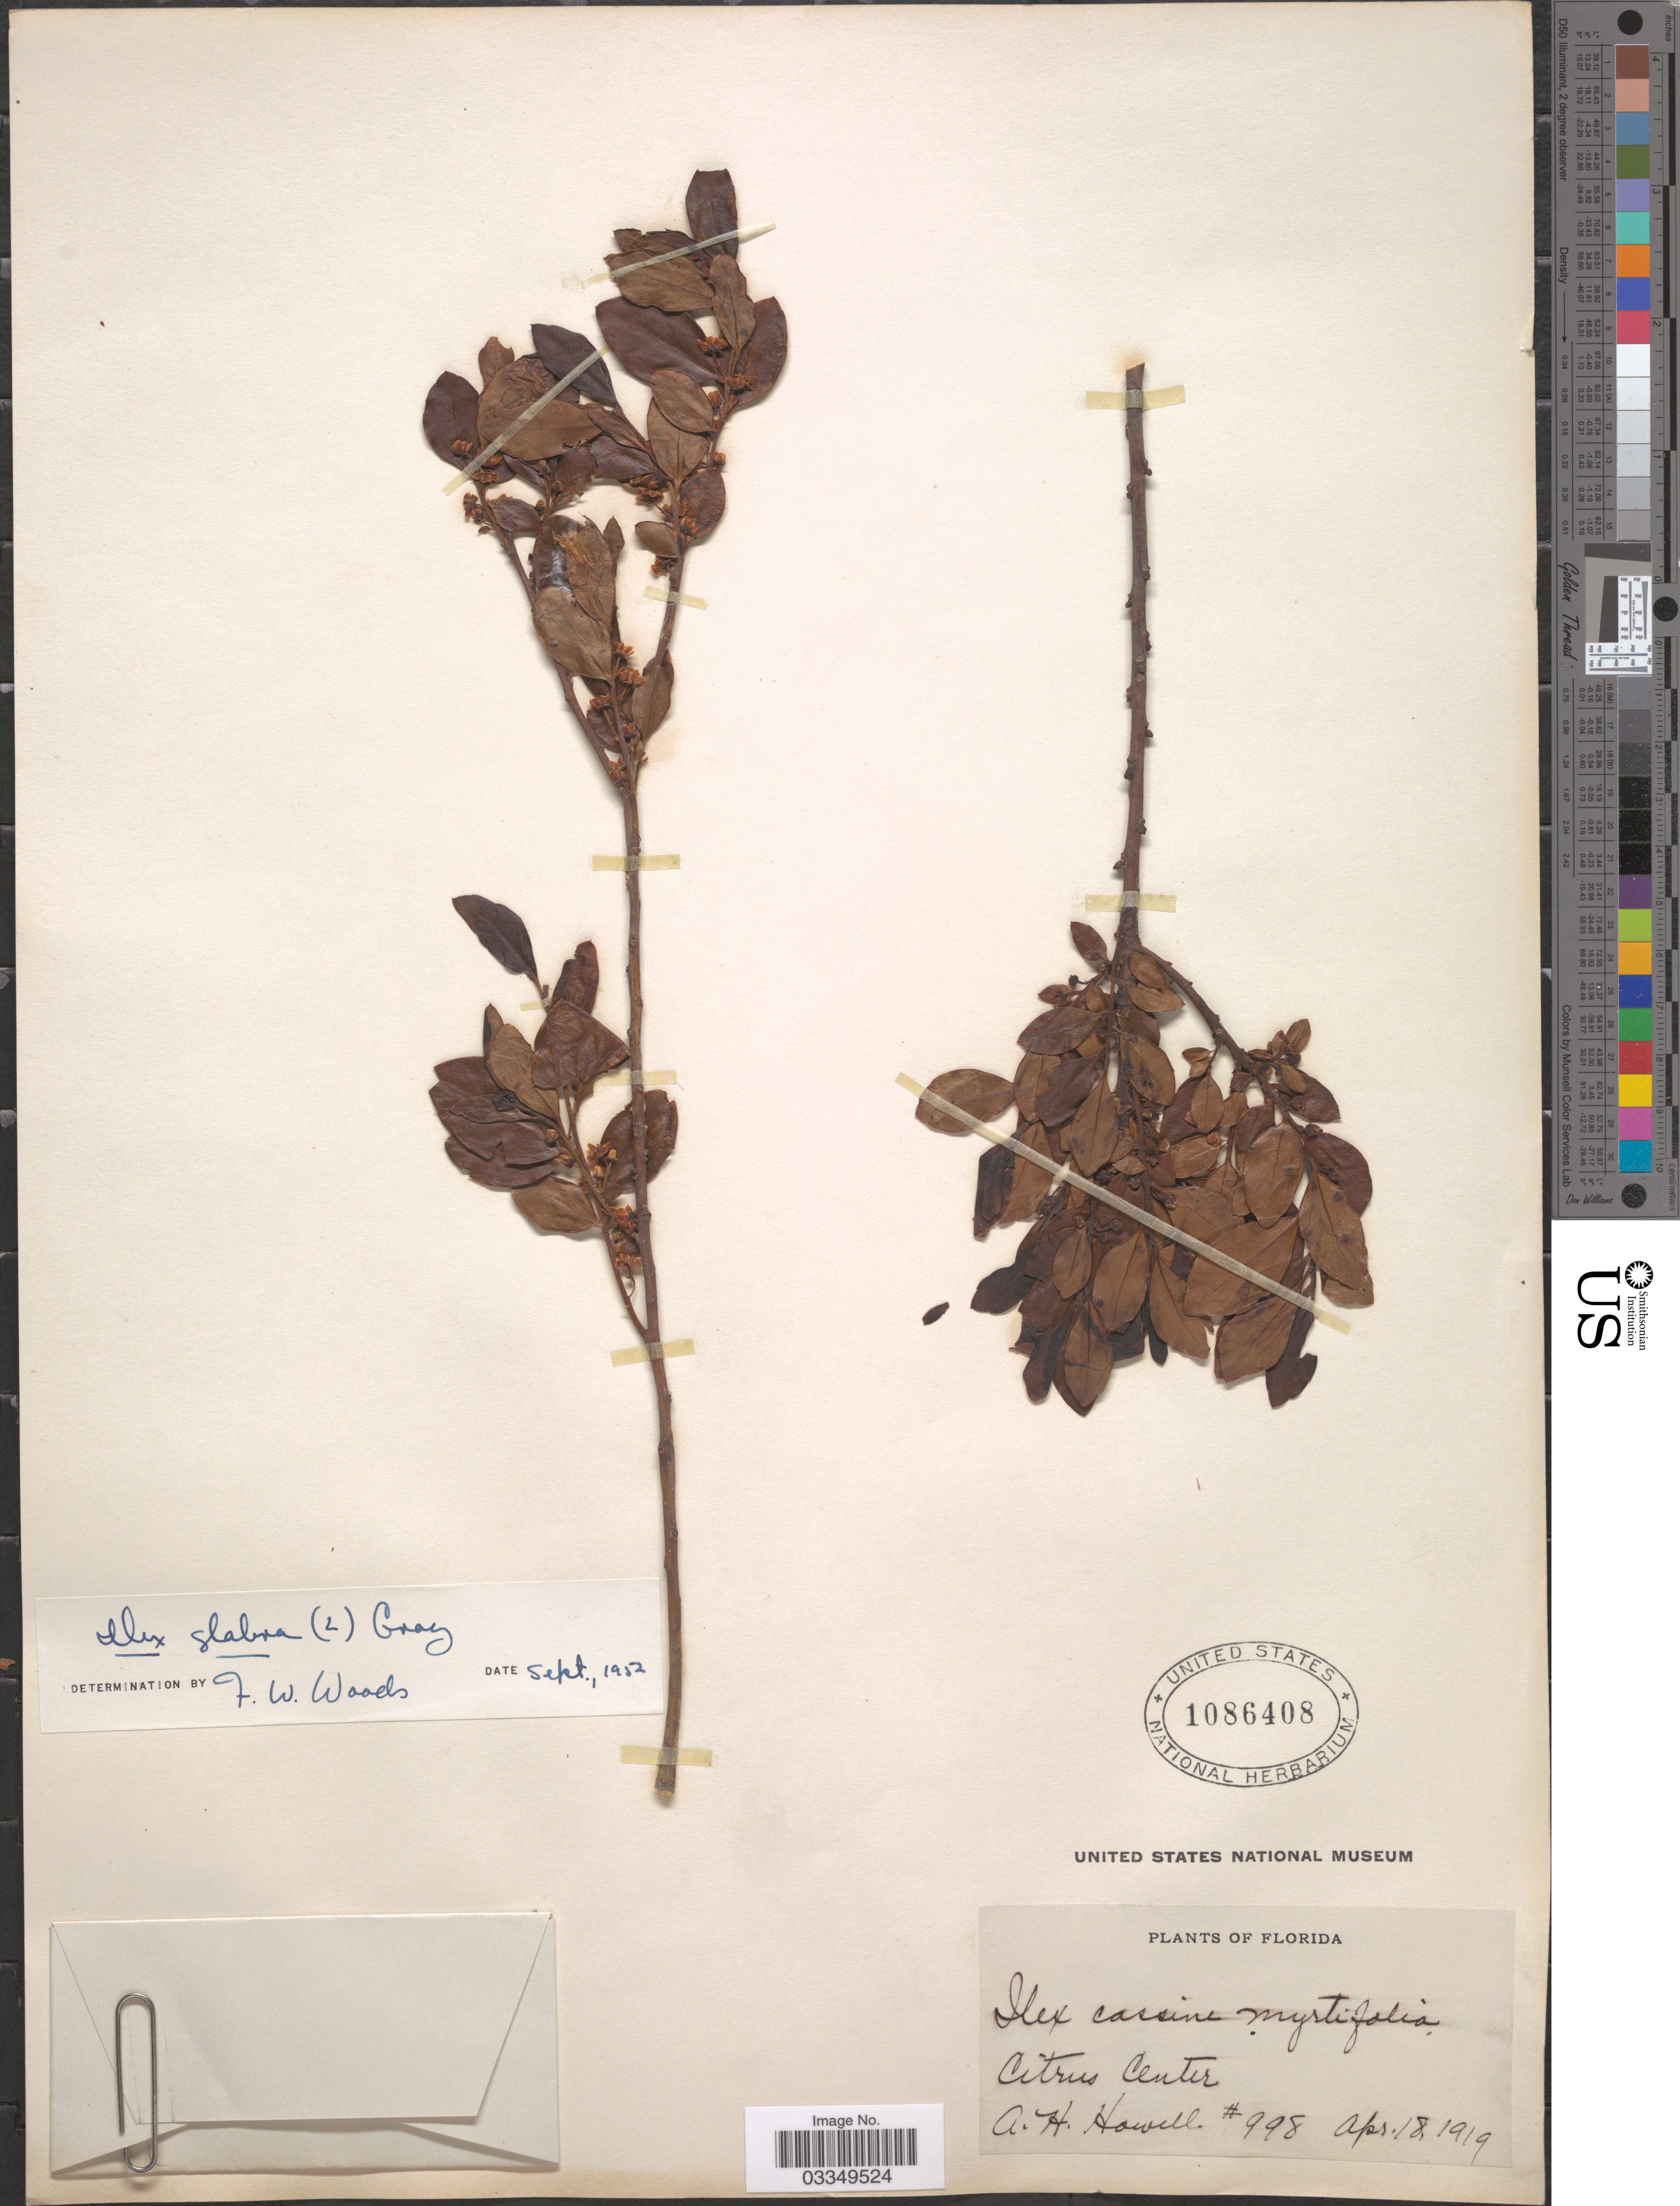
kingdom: Plantae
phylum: Tracheophyta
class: Magnoliopsida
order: Aquifoliales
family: Aquifoliaceae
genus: Ilex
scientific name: Ilex cassine var. angustifolia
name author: Aiton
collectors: A. Howell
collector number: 998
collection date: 1919-04-18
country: United States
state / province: Florida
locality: Citrus Center.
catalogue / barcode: US 1086408